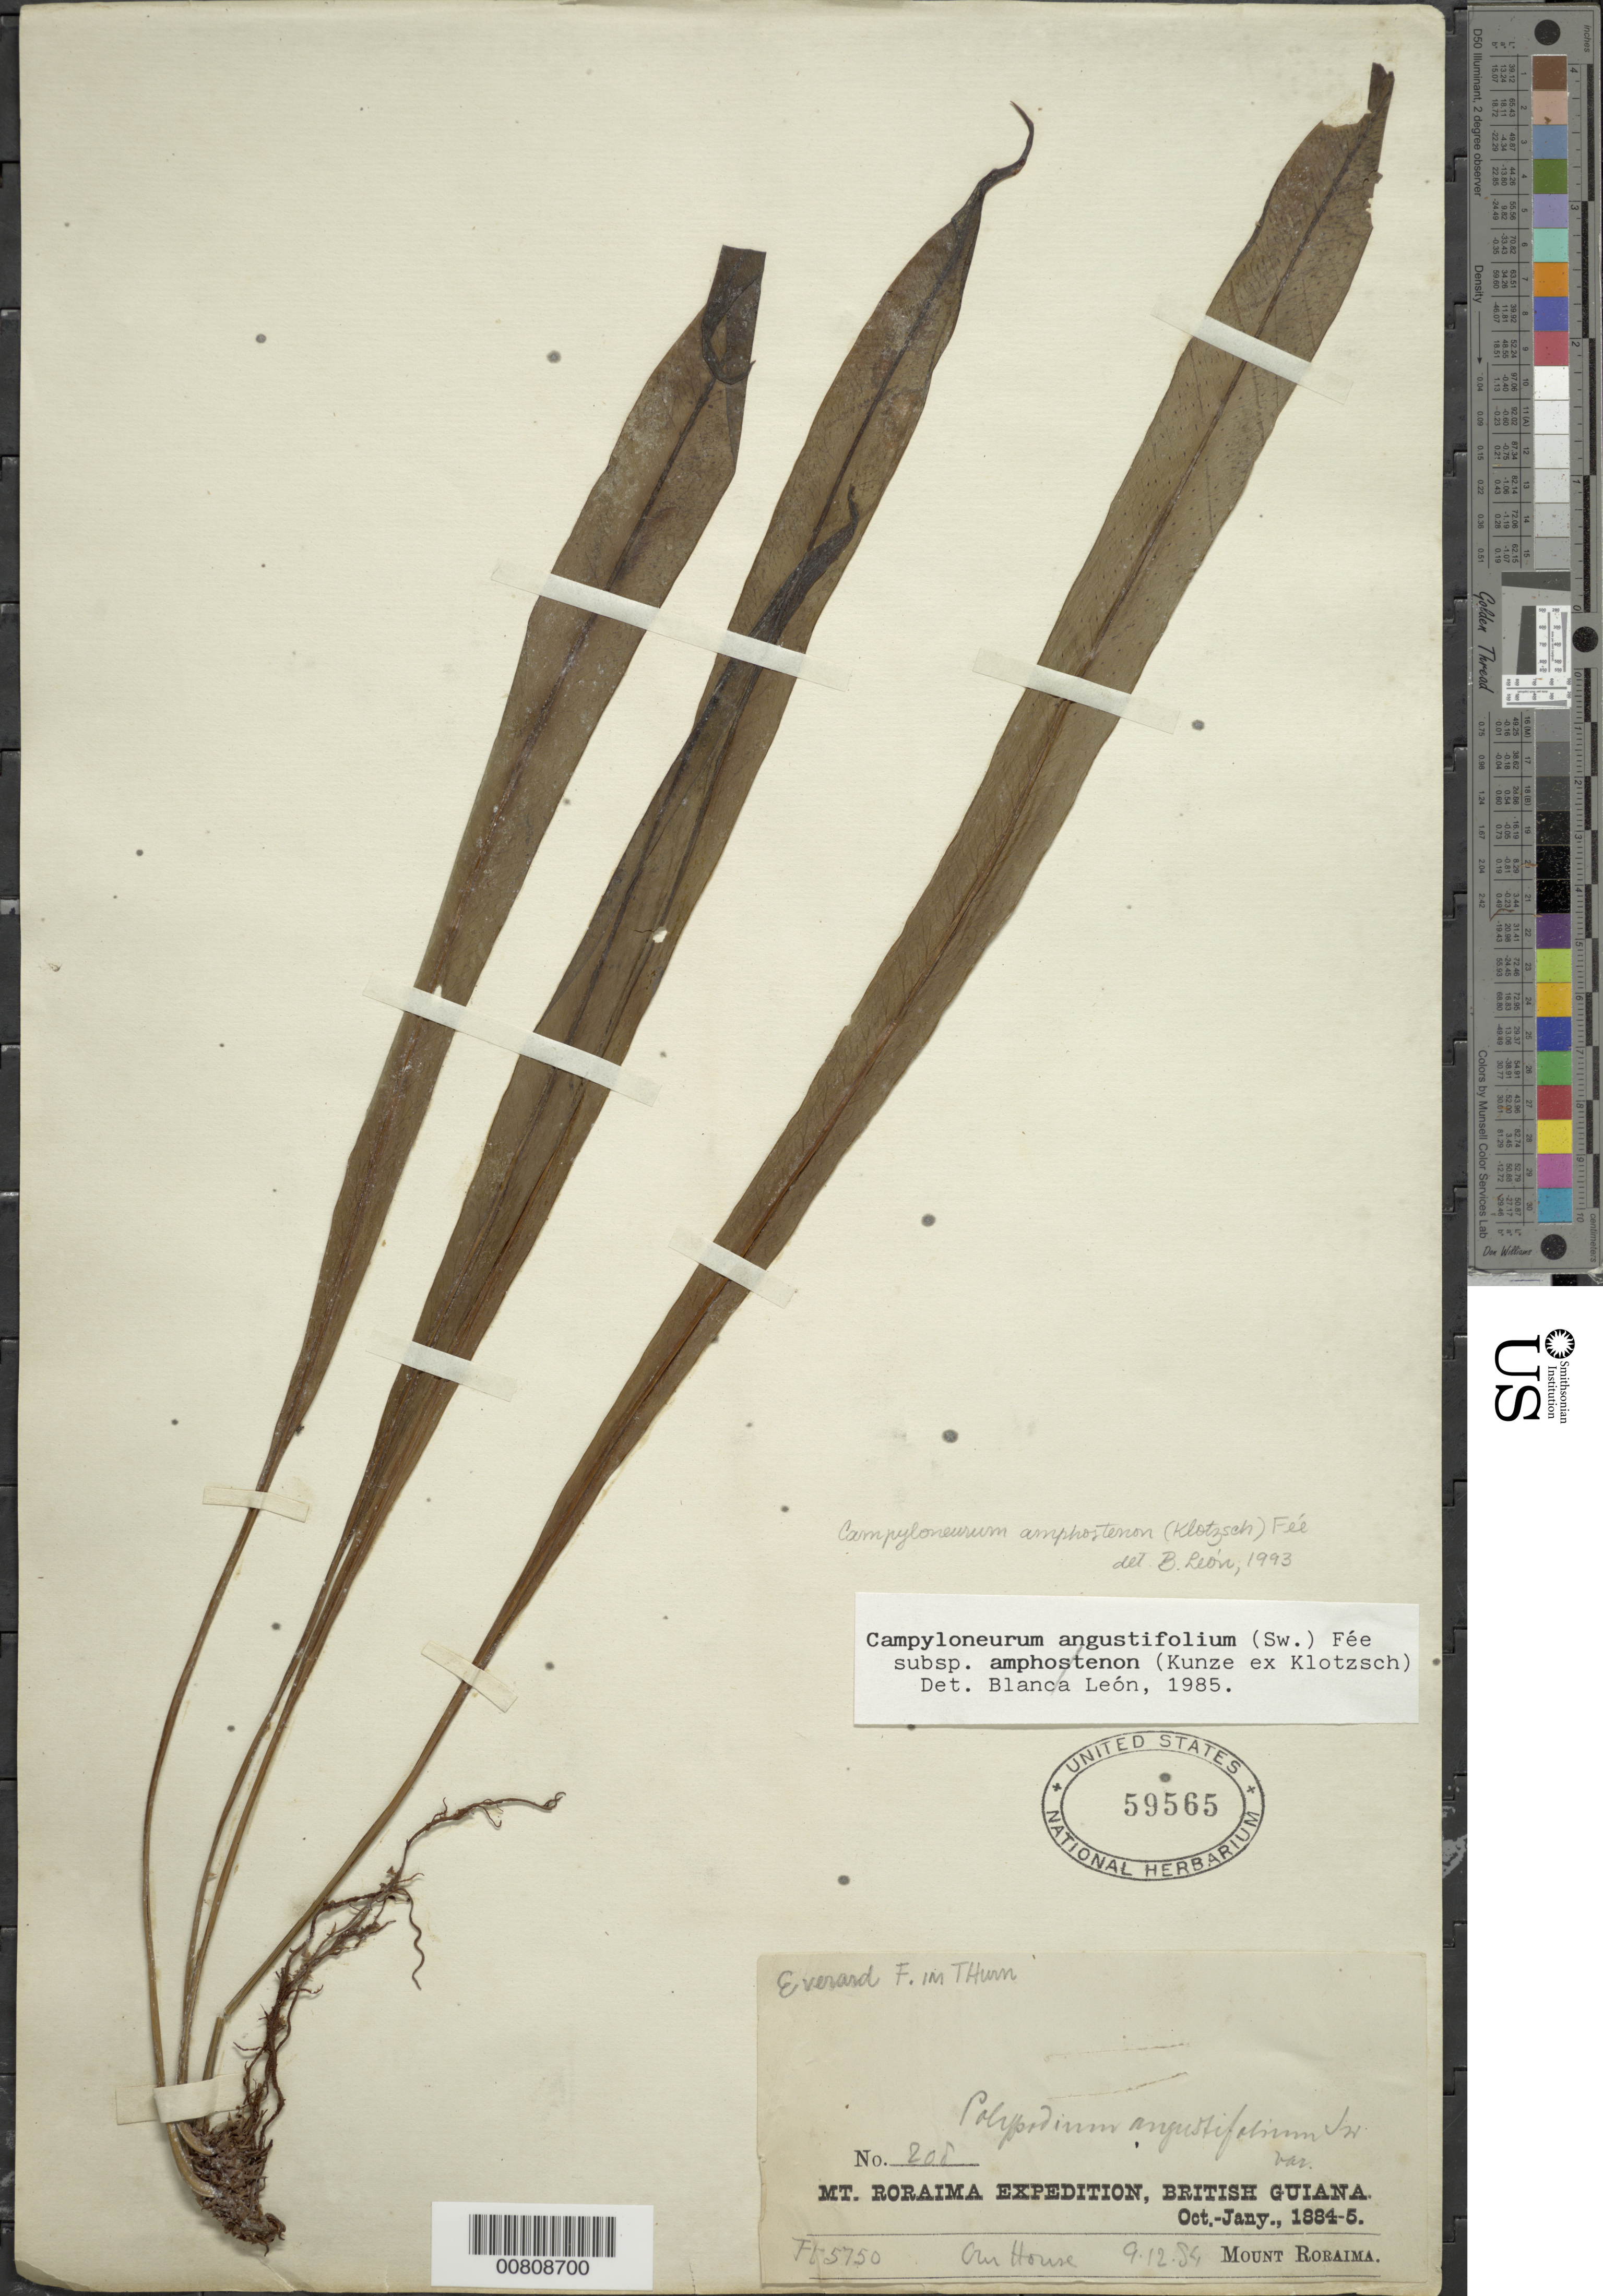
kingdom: Plantae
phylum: Tracheophyta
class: Polypodiopsida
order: Polypodiales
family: Polypodiaceae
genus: Campyloneurum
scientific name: Campyloneurum amphostenon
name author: (Kunze ex Klotzsch) Fée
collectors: E. F. im Thurn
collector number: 208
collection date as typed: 9 December 1884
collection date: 1884-12-09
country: Guyana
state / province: Cuyuni-Mazaruni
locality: Mt. Roraima, "Our House"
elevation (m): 1753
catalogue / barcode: US 59565